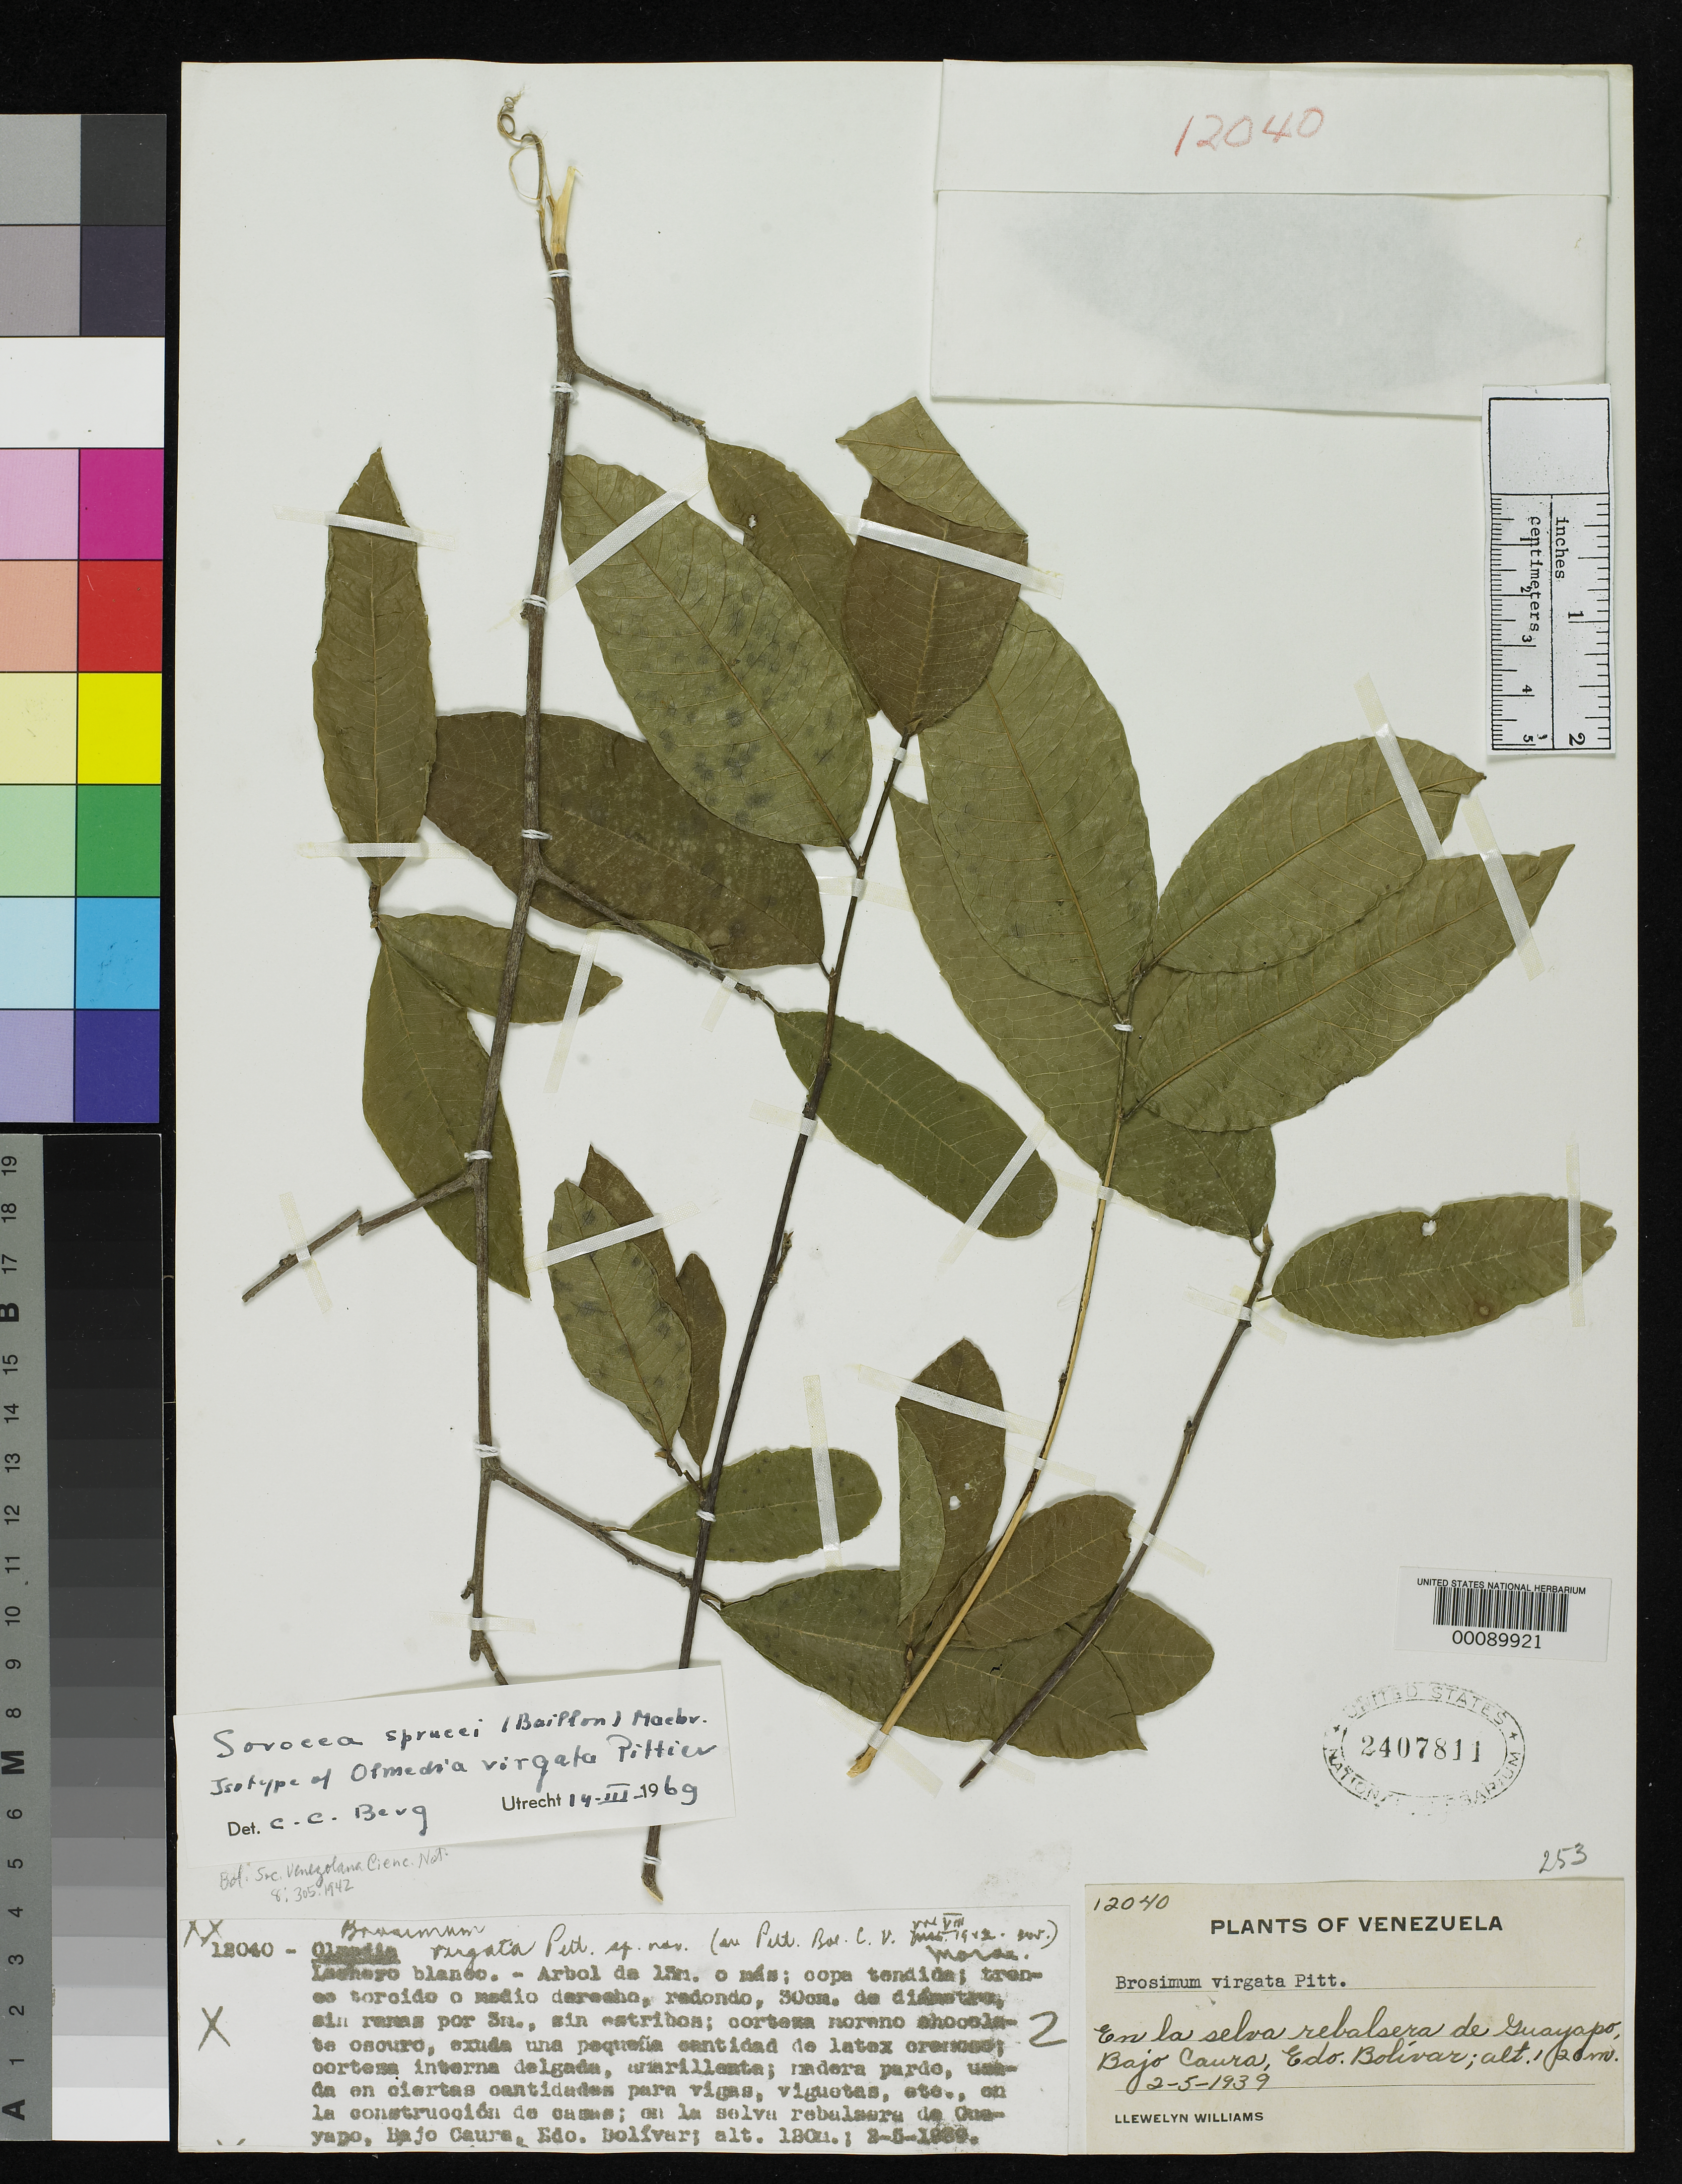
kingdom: Plantae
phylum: Tracheophyta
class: Magnoliopsida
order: Rosales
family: Moraceae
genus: Olmedia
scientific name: Olmedia virgata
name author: Pittier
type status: Isotype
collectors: Ll. Williams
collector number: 12040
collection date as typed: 02 May 1939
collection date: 1939-05-02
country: Venezuela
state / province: Bolivar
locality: Bajo Caura, Guayapo.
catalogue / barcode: US 2407811